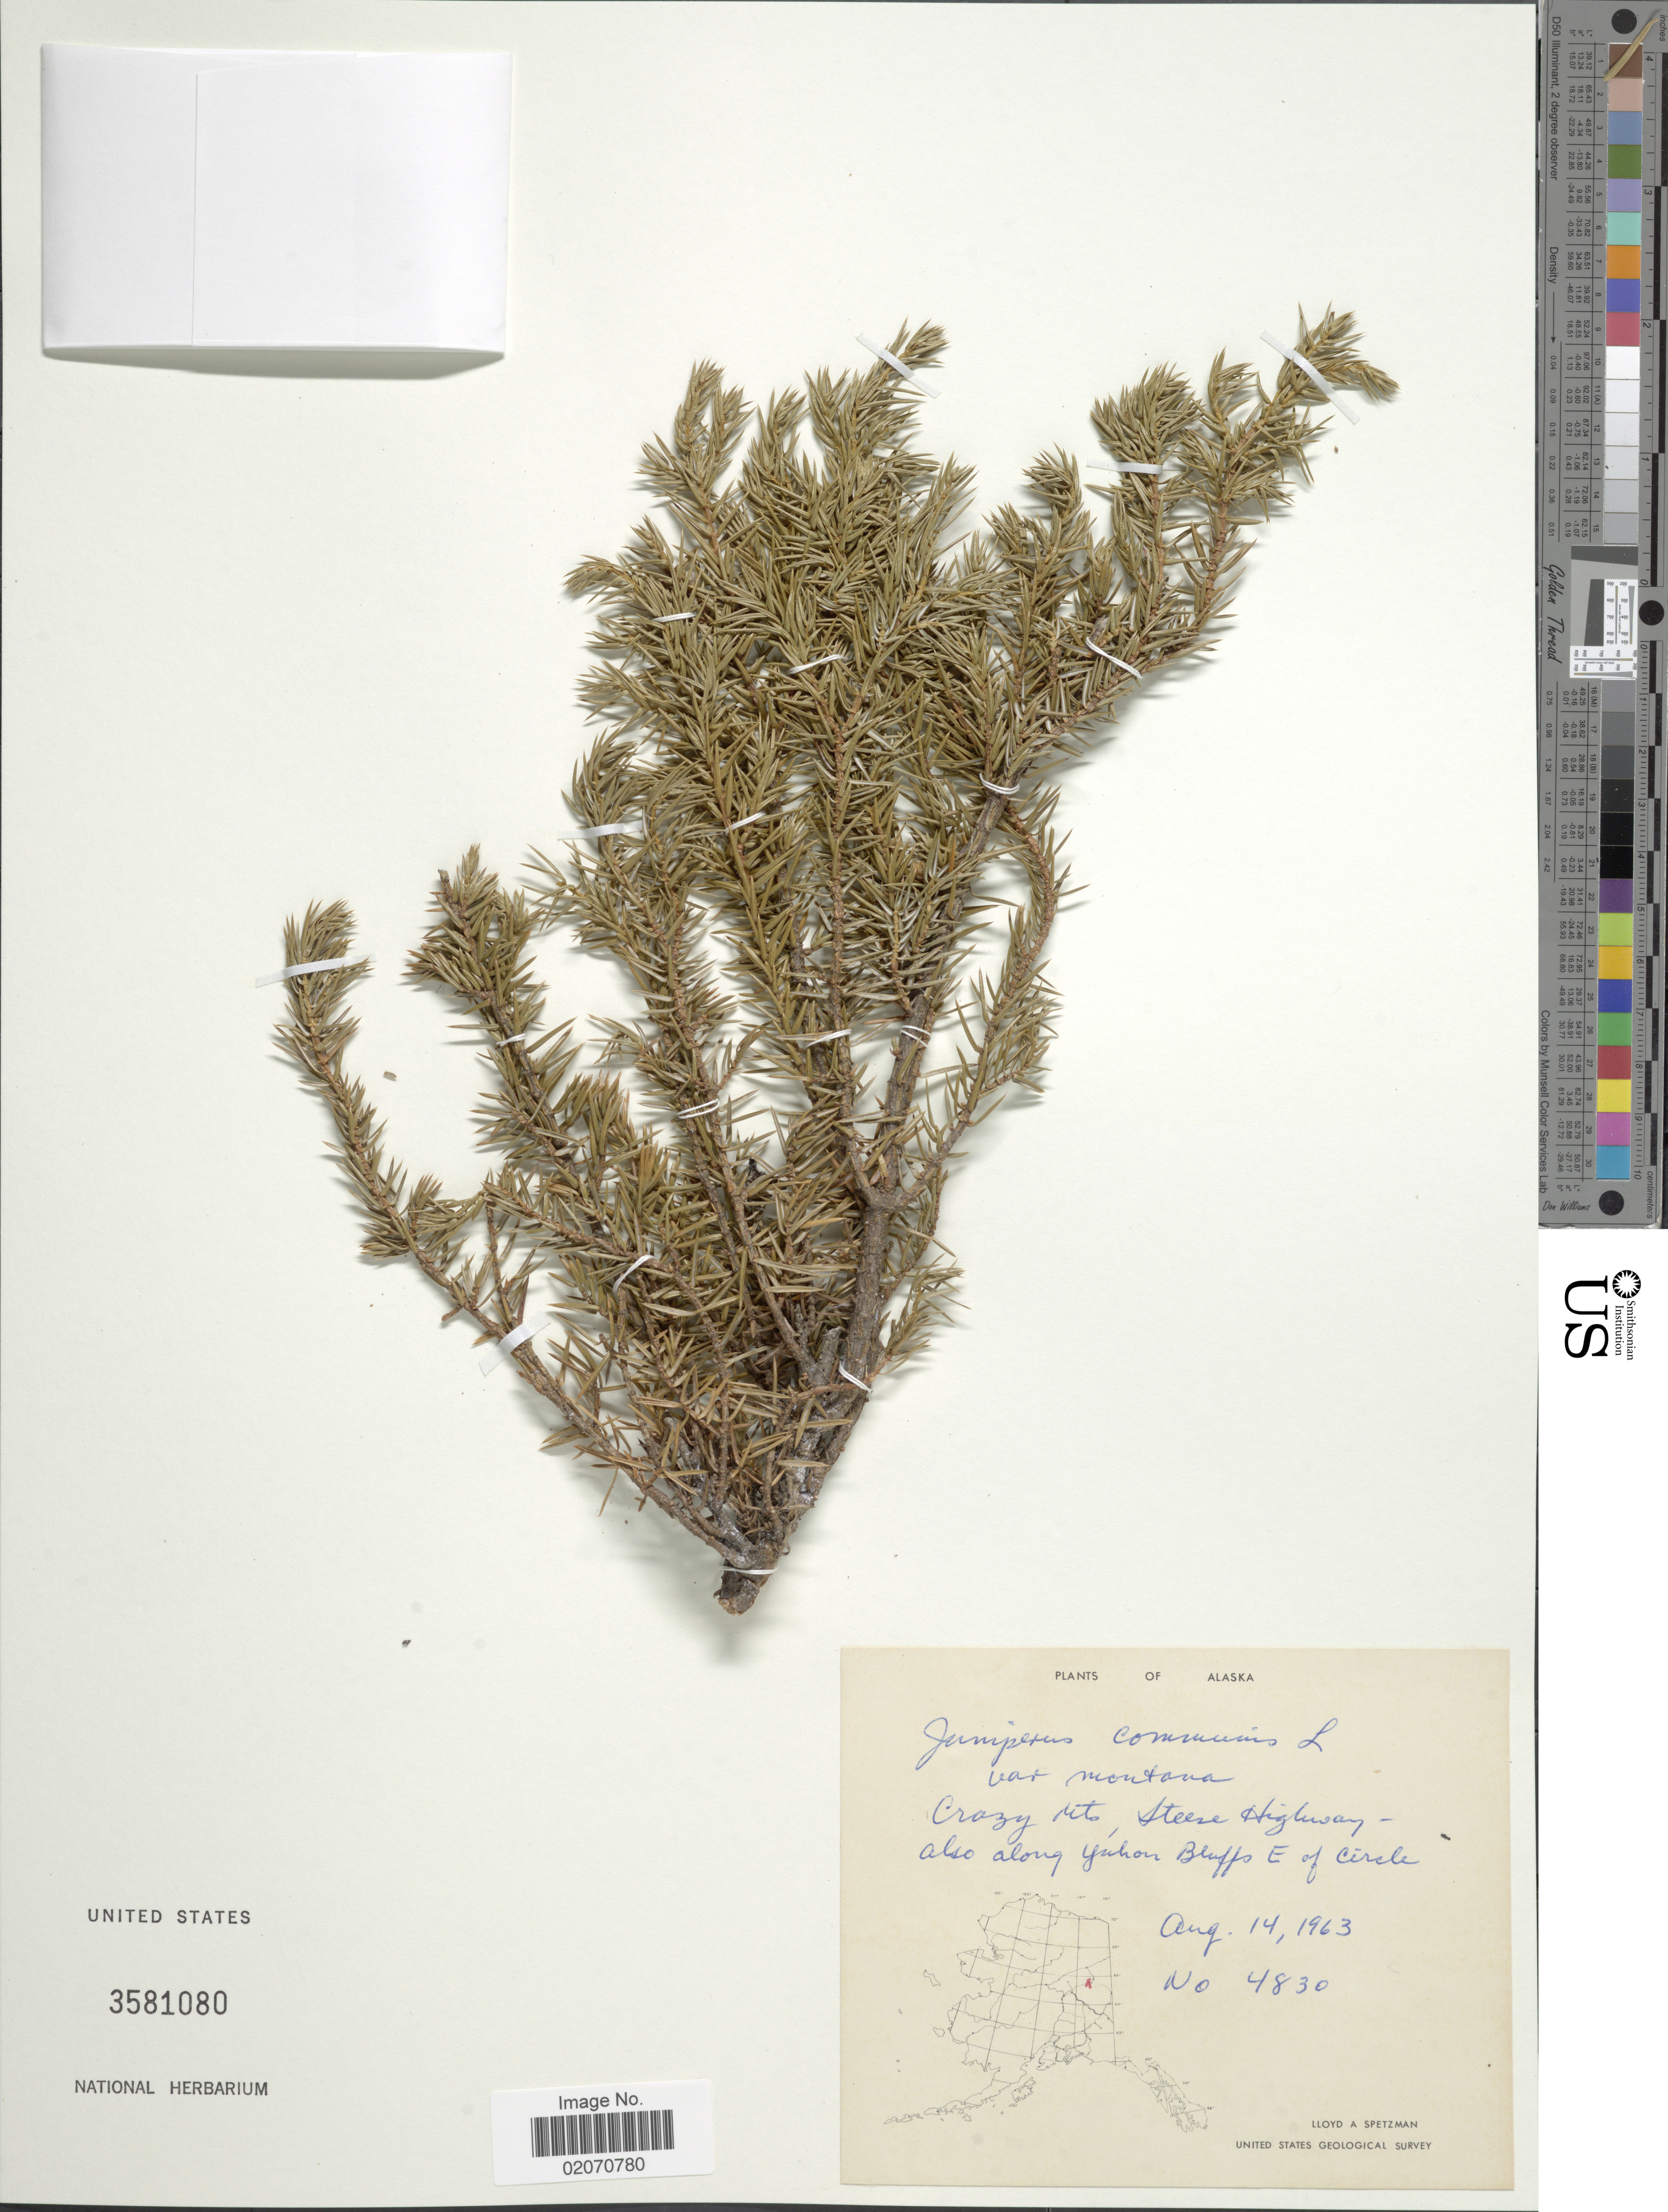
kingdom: Plantae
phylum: Tracheophyta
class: Pinopsida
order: Pinales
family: Cupressaceae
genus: Juniperus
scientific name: Juniperus communis subsp. nana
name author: (Willd.) Syme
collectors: L. Spetzman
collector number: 4830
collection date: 1963-08-14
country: United States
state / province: Alaska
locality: Crazy Mt. Steere Highway- also along Yukon Bluffs E of Circle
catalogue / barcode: US 3581080